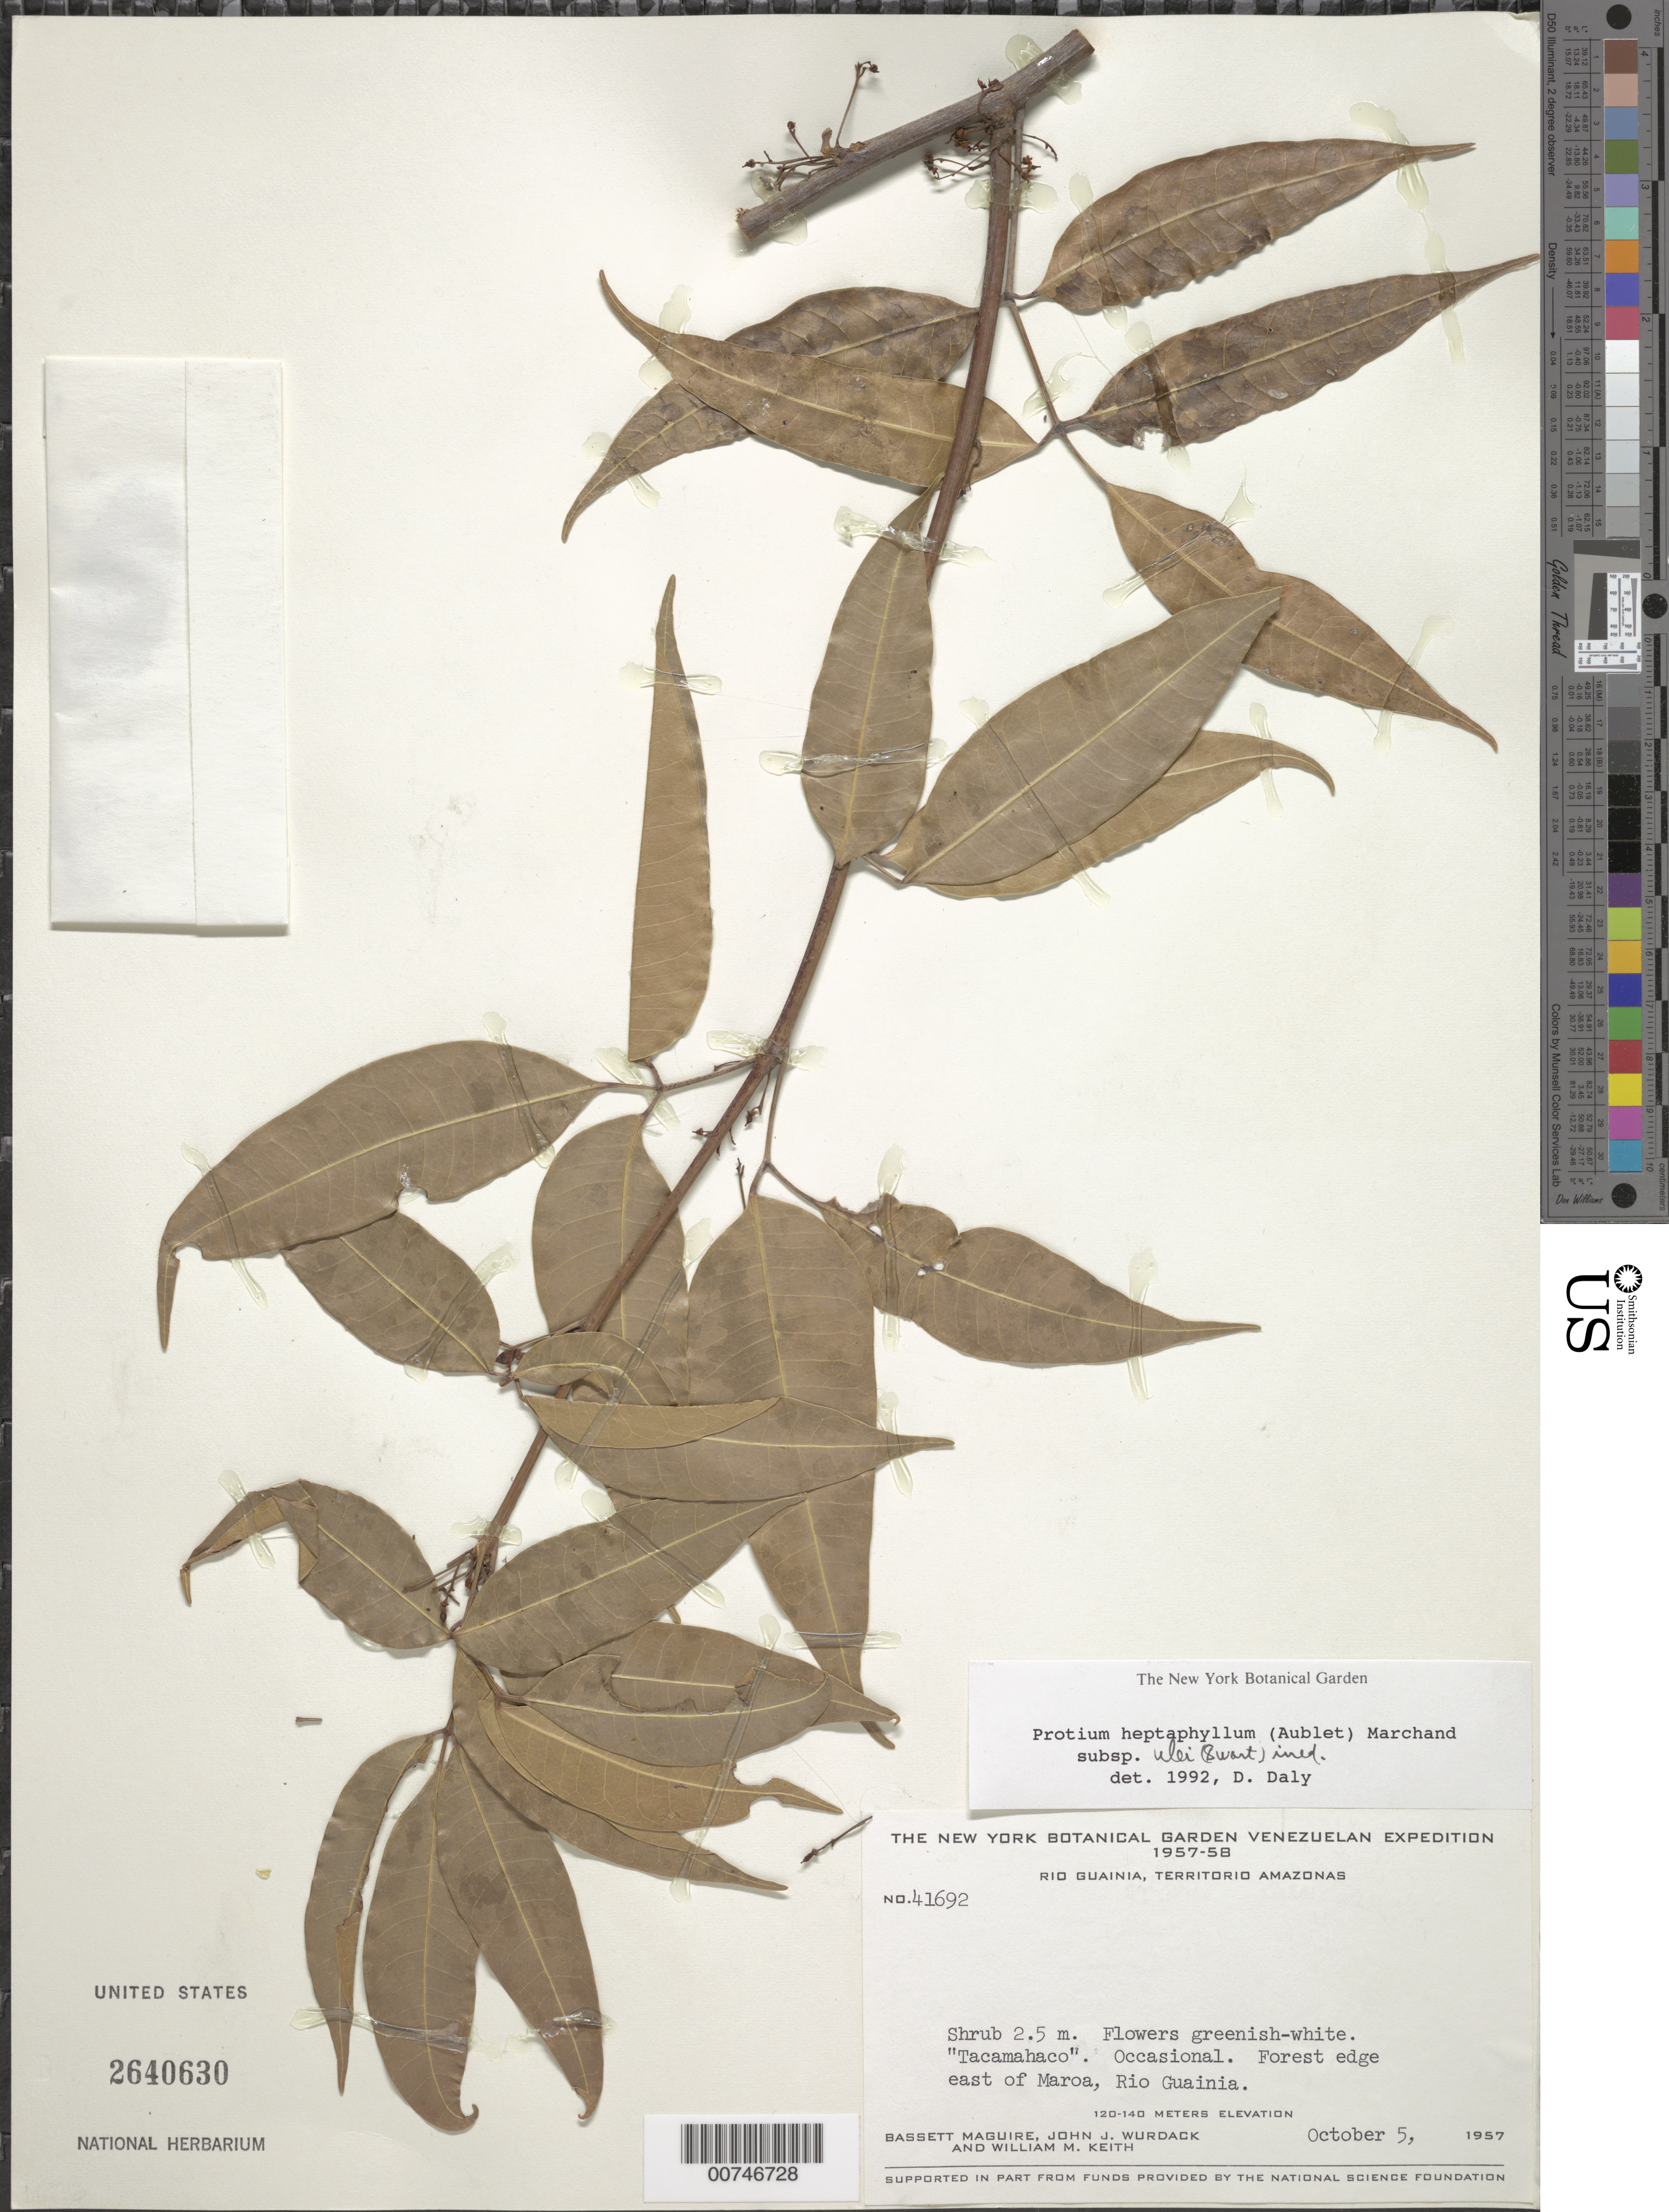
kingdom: Plantae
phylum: Tracheophyta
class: Magnoliopsida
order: Sapindales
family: Burseraceae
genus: Protium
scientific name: Protium heptaphyllum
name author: (Aubl.) Marchand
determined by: Daly, D. C.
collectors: B. Maguire, J. J. Wurdack & W. Keith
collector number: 41692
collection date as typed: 5-Oct-57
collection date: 1957-10-05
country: Venezuela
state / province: Amazonas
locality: Río Guainía, E of Maroa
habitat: Forest edge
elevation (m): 120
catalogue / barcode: US 2640630